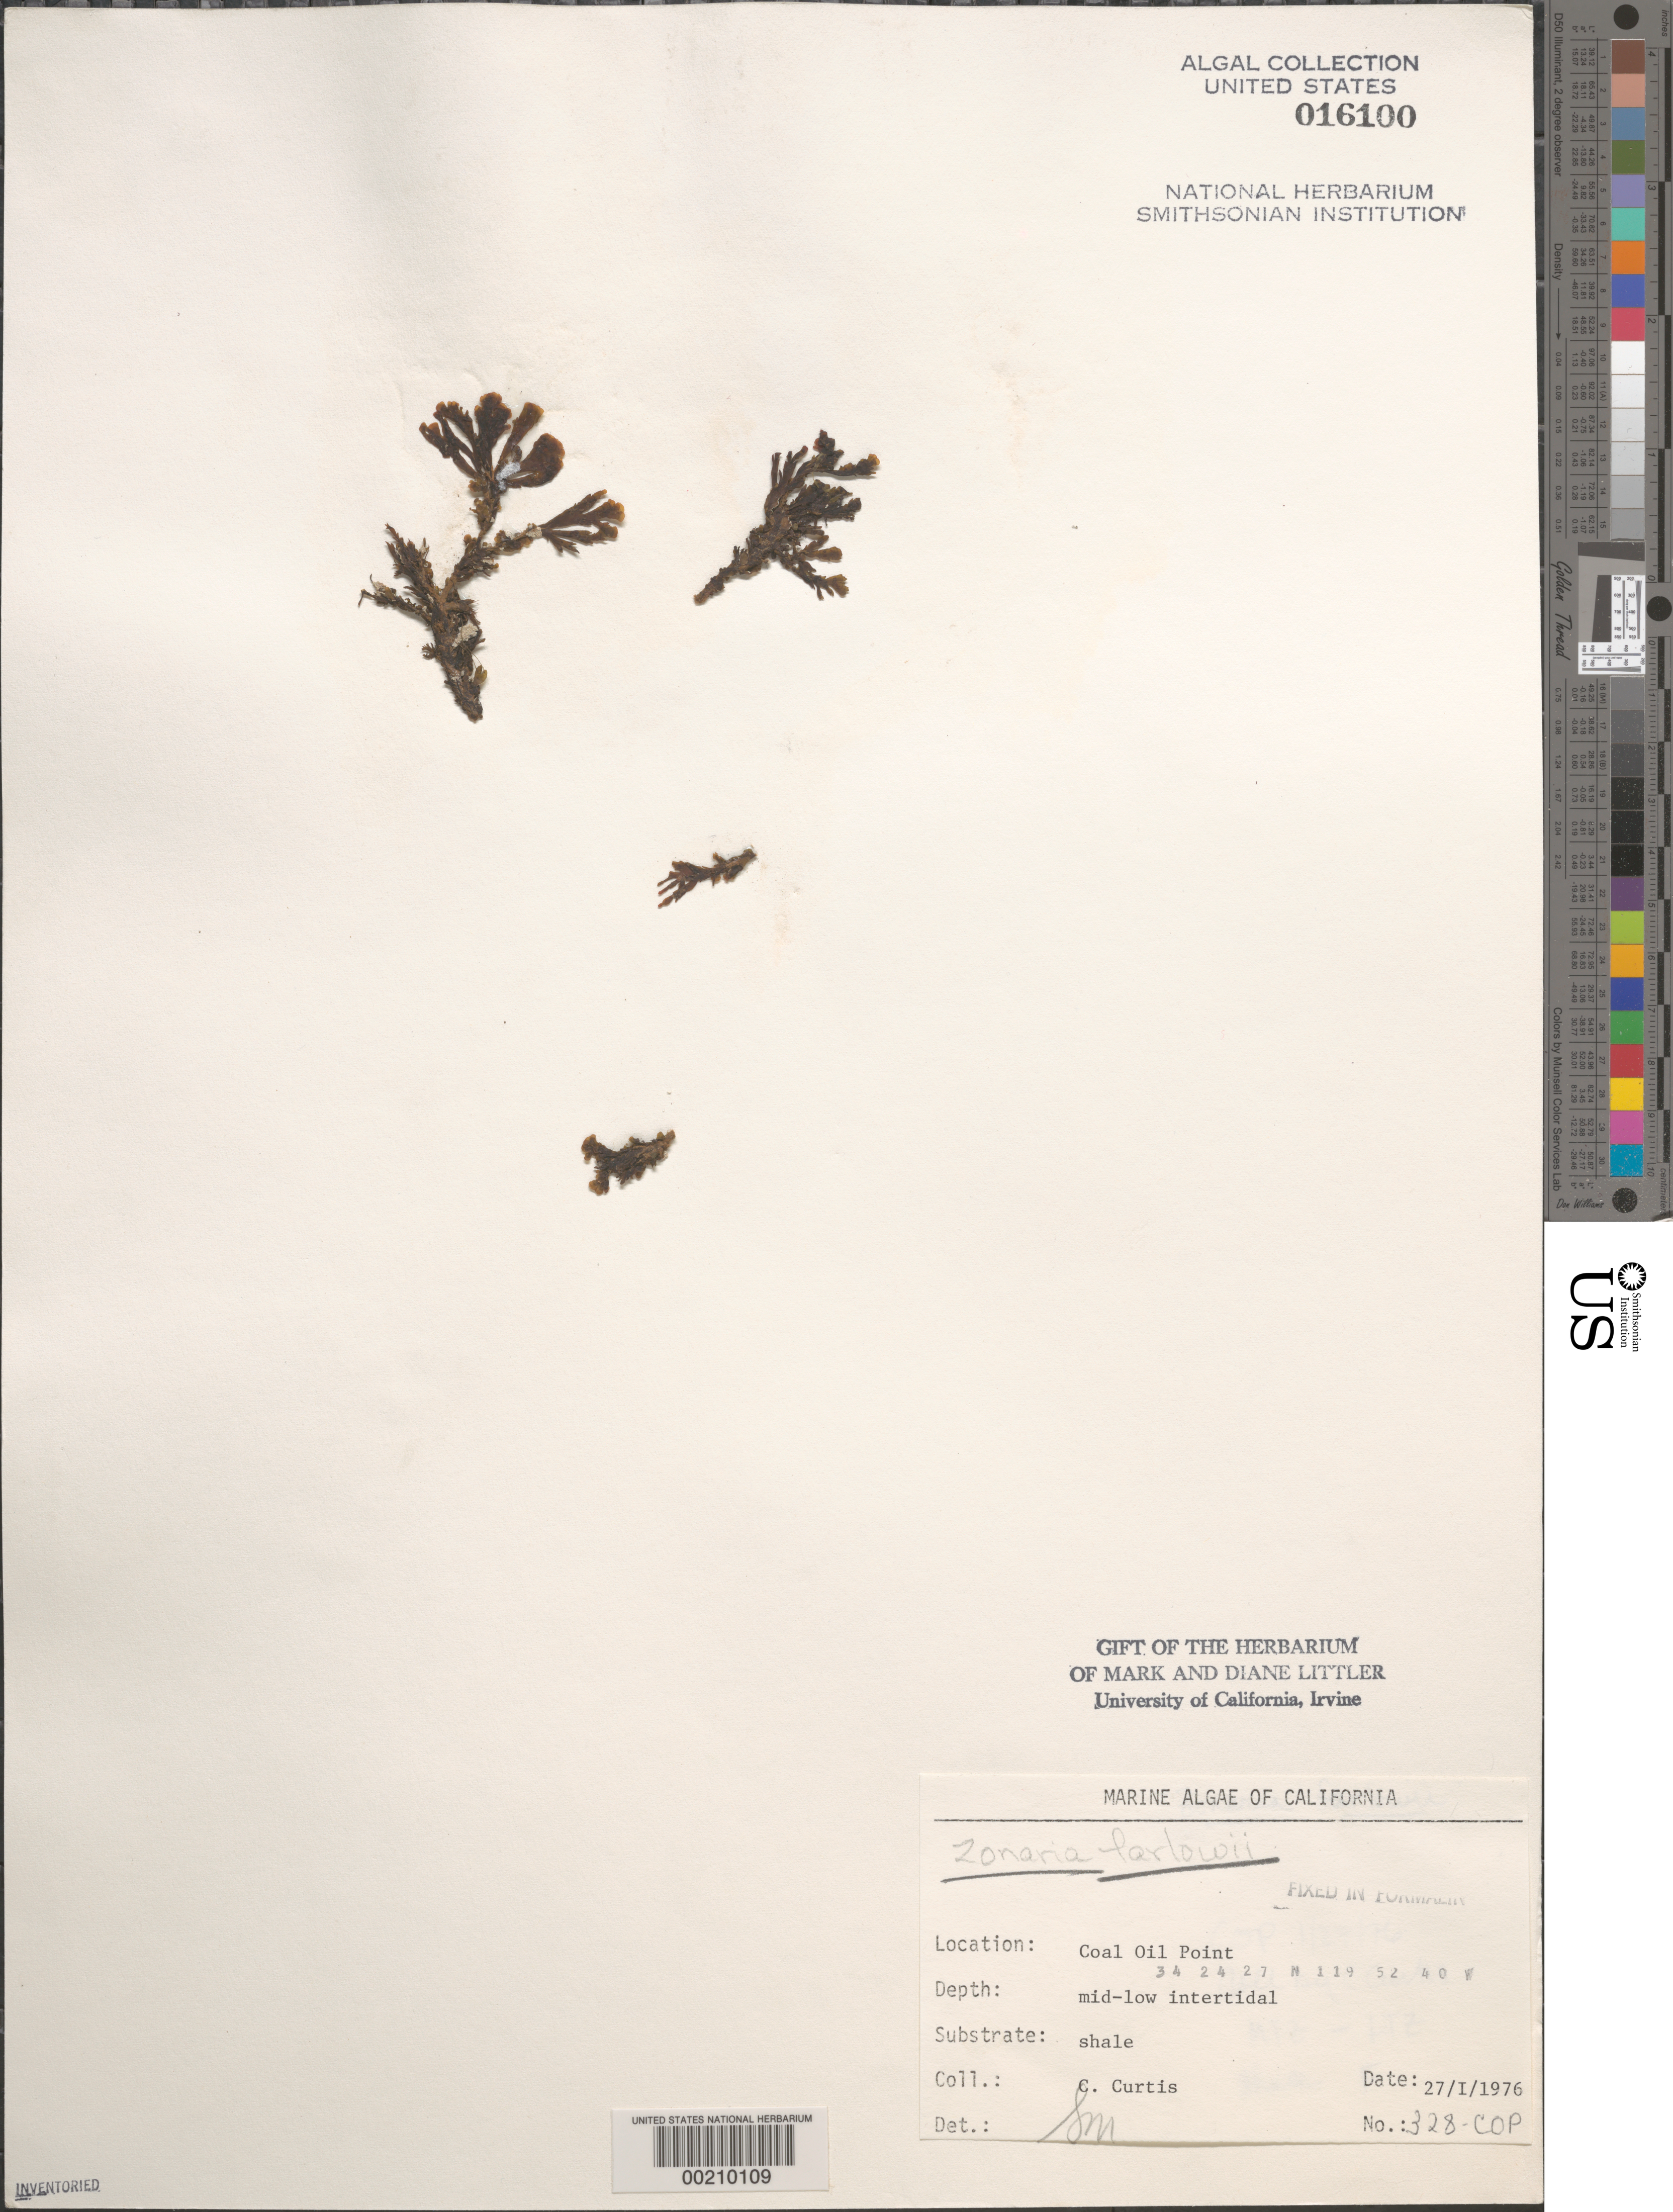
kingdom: Chromista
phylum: Ochrophyta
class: Phaeophyceae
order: Dictyotales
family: Dictyotaceae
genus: Zonaria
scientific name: Zonaria farlowii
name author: Setch. & N.L. Gardner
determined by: Murray, S. N.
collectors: C. Curtis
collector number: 328-cop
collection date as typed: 27 Jan 1976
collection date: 1976-01-27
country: United States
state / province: California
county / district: Santa Barbara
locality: Coal Oil Point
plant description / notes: BLM-SOCALBIGHT Rocky Intertidal Survey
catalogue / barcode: US 16100